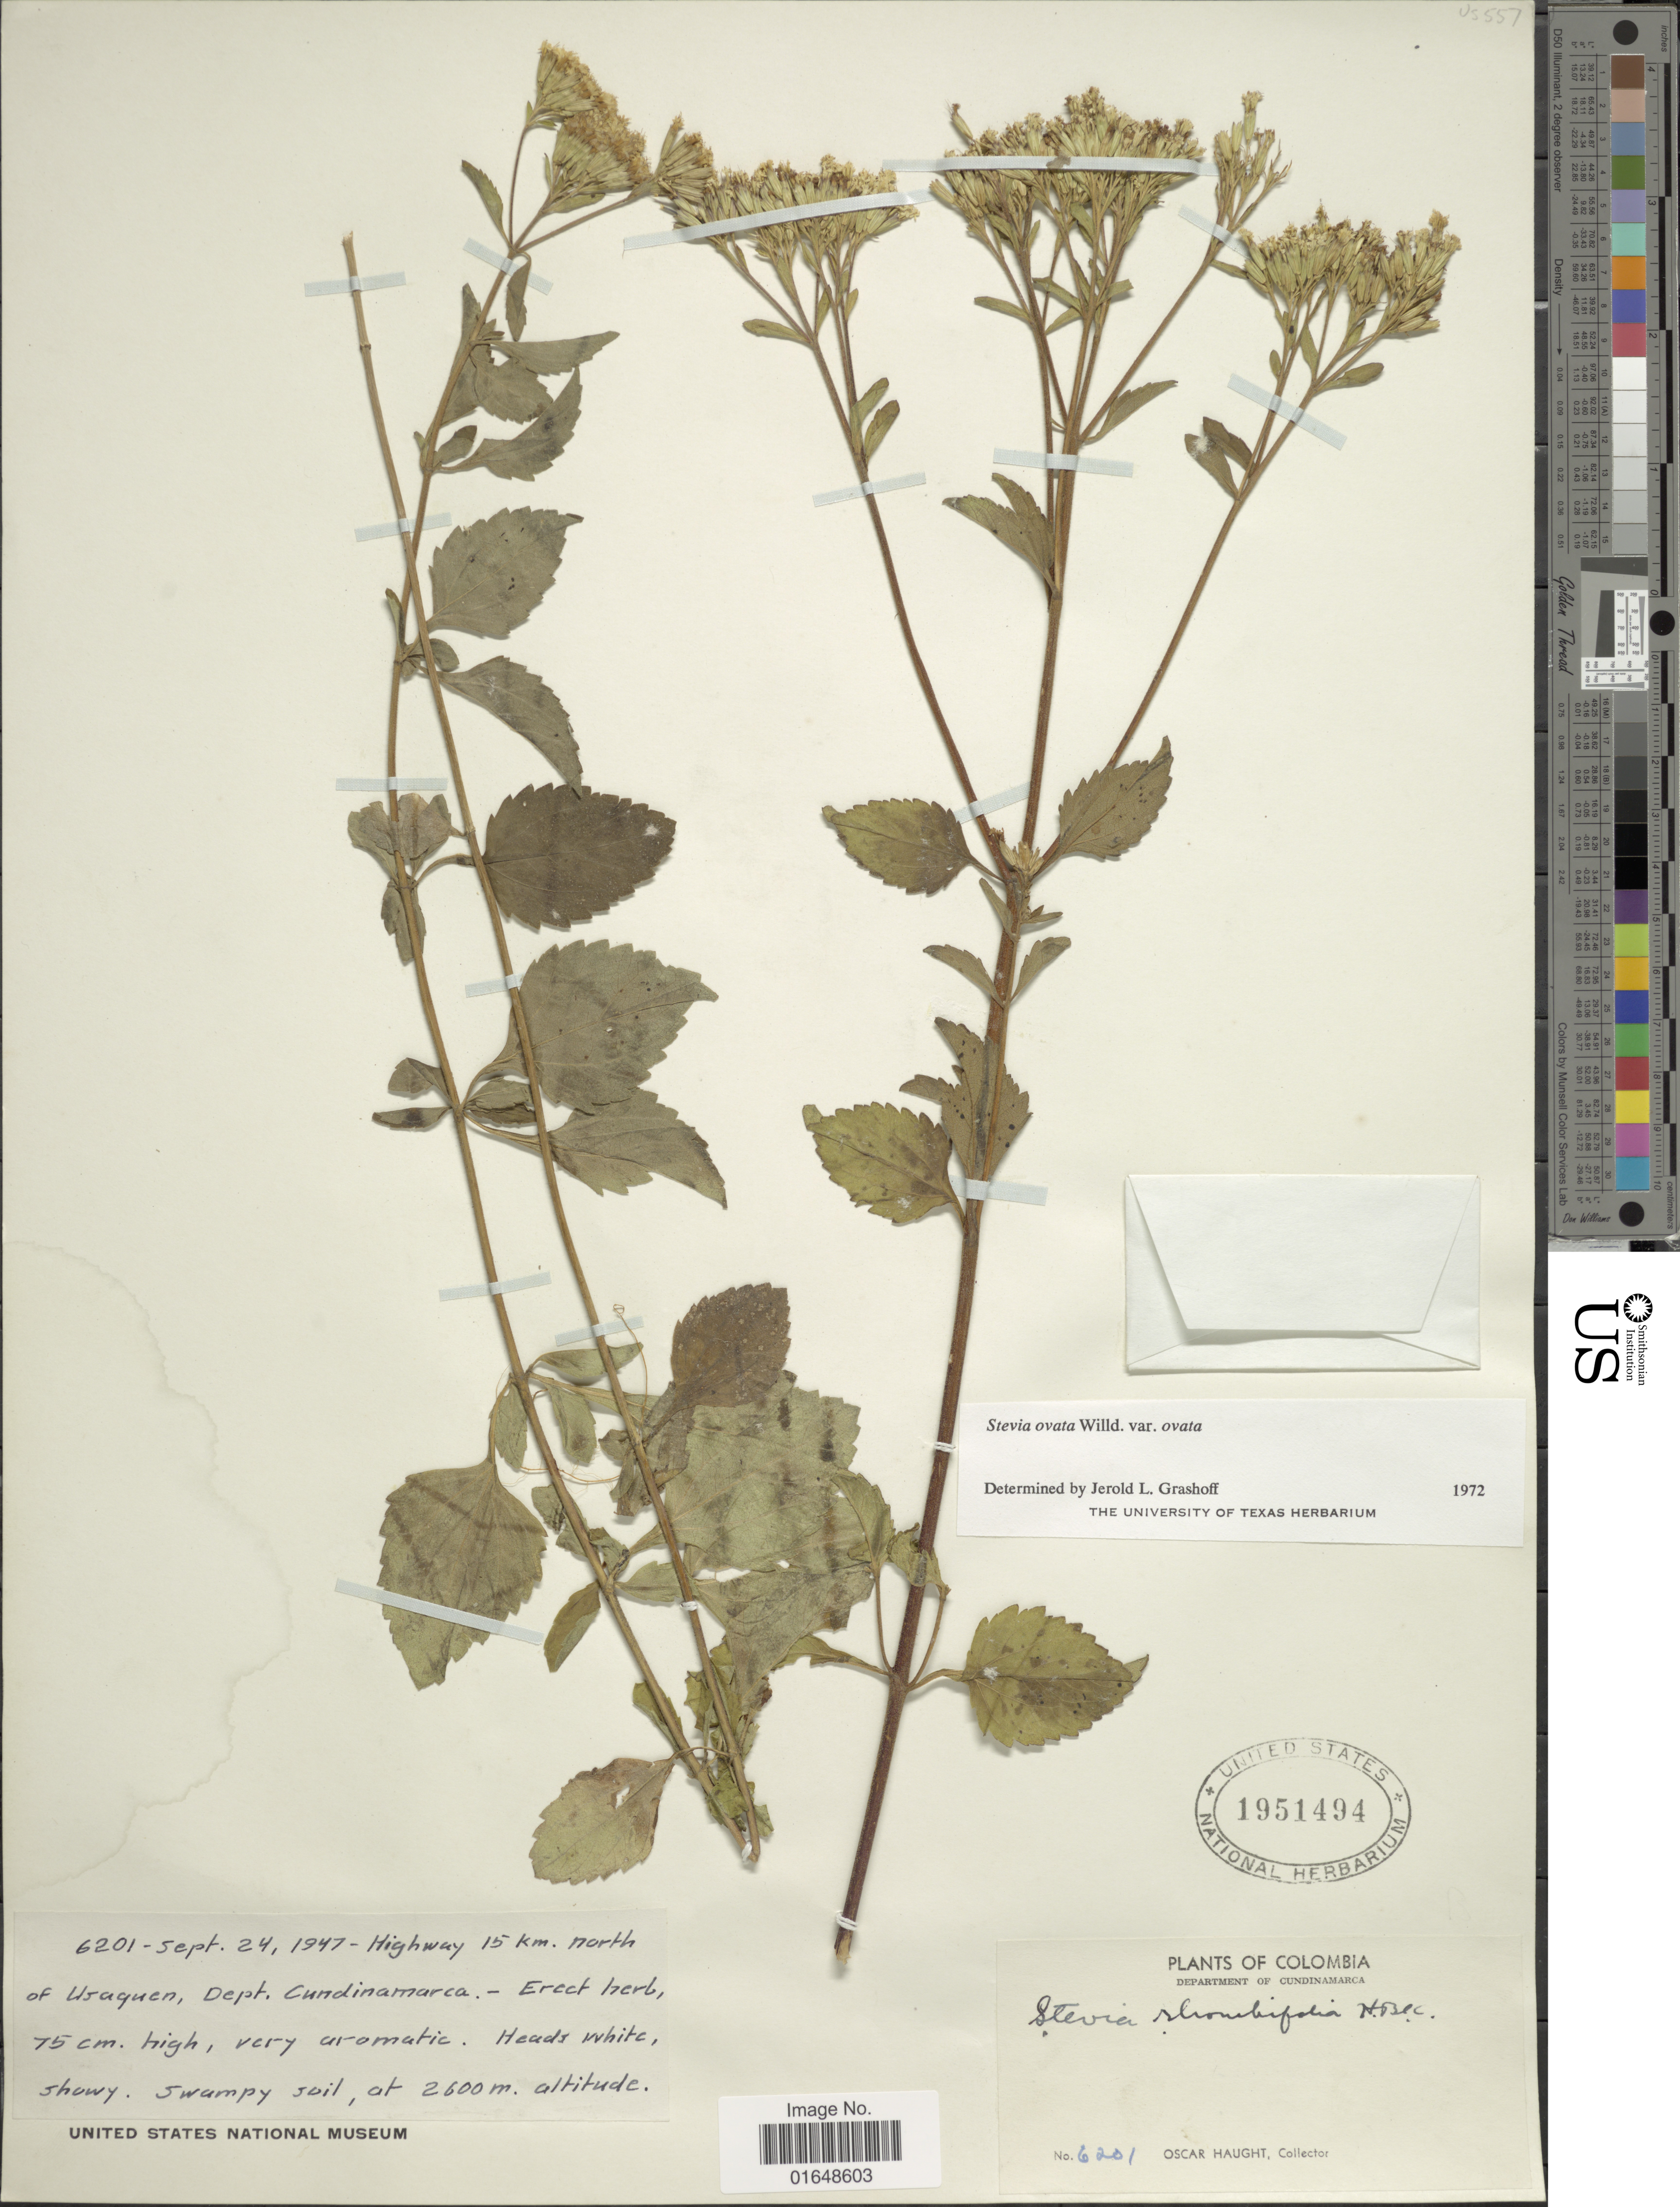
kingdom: Plantae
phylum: Tracheophyta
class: Magnoliopsida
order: Asterales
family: Asteraceae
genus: Stevia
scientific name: Stevia ovata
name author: Willd.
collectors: O. L. Haught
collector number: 6201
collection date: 1947-09-24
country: Colombia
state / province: Cundinamarca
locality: Highway 15 km. north of Usaquen, Dept. Cundinamarca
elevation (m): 2600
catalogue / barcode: US 1951494